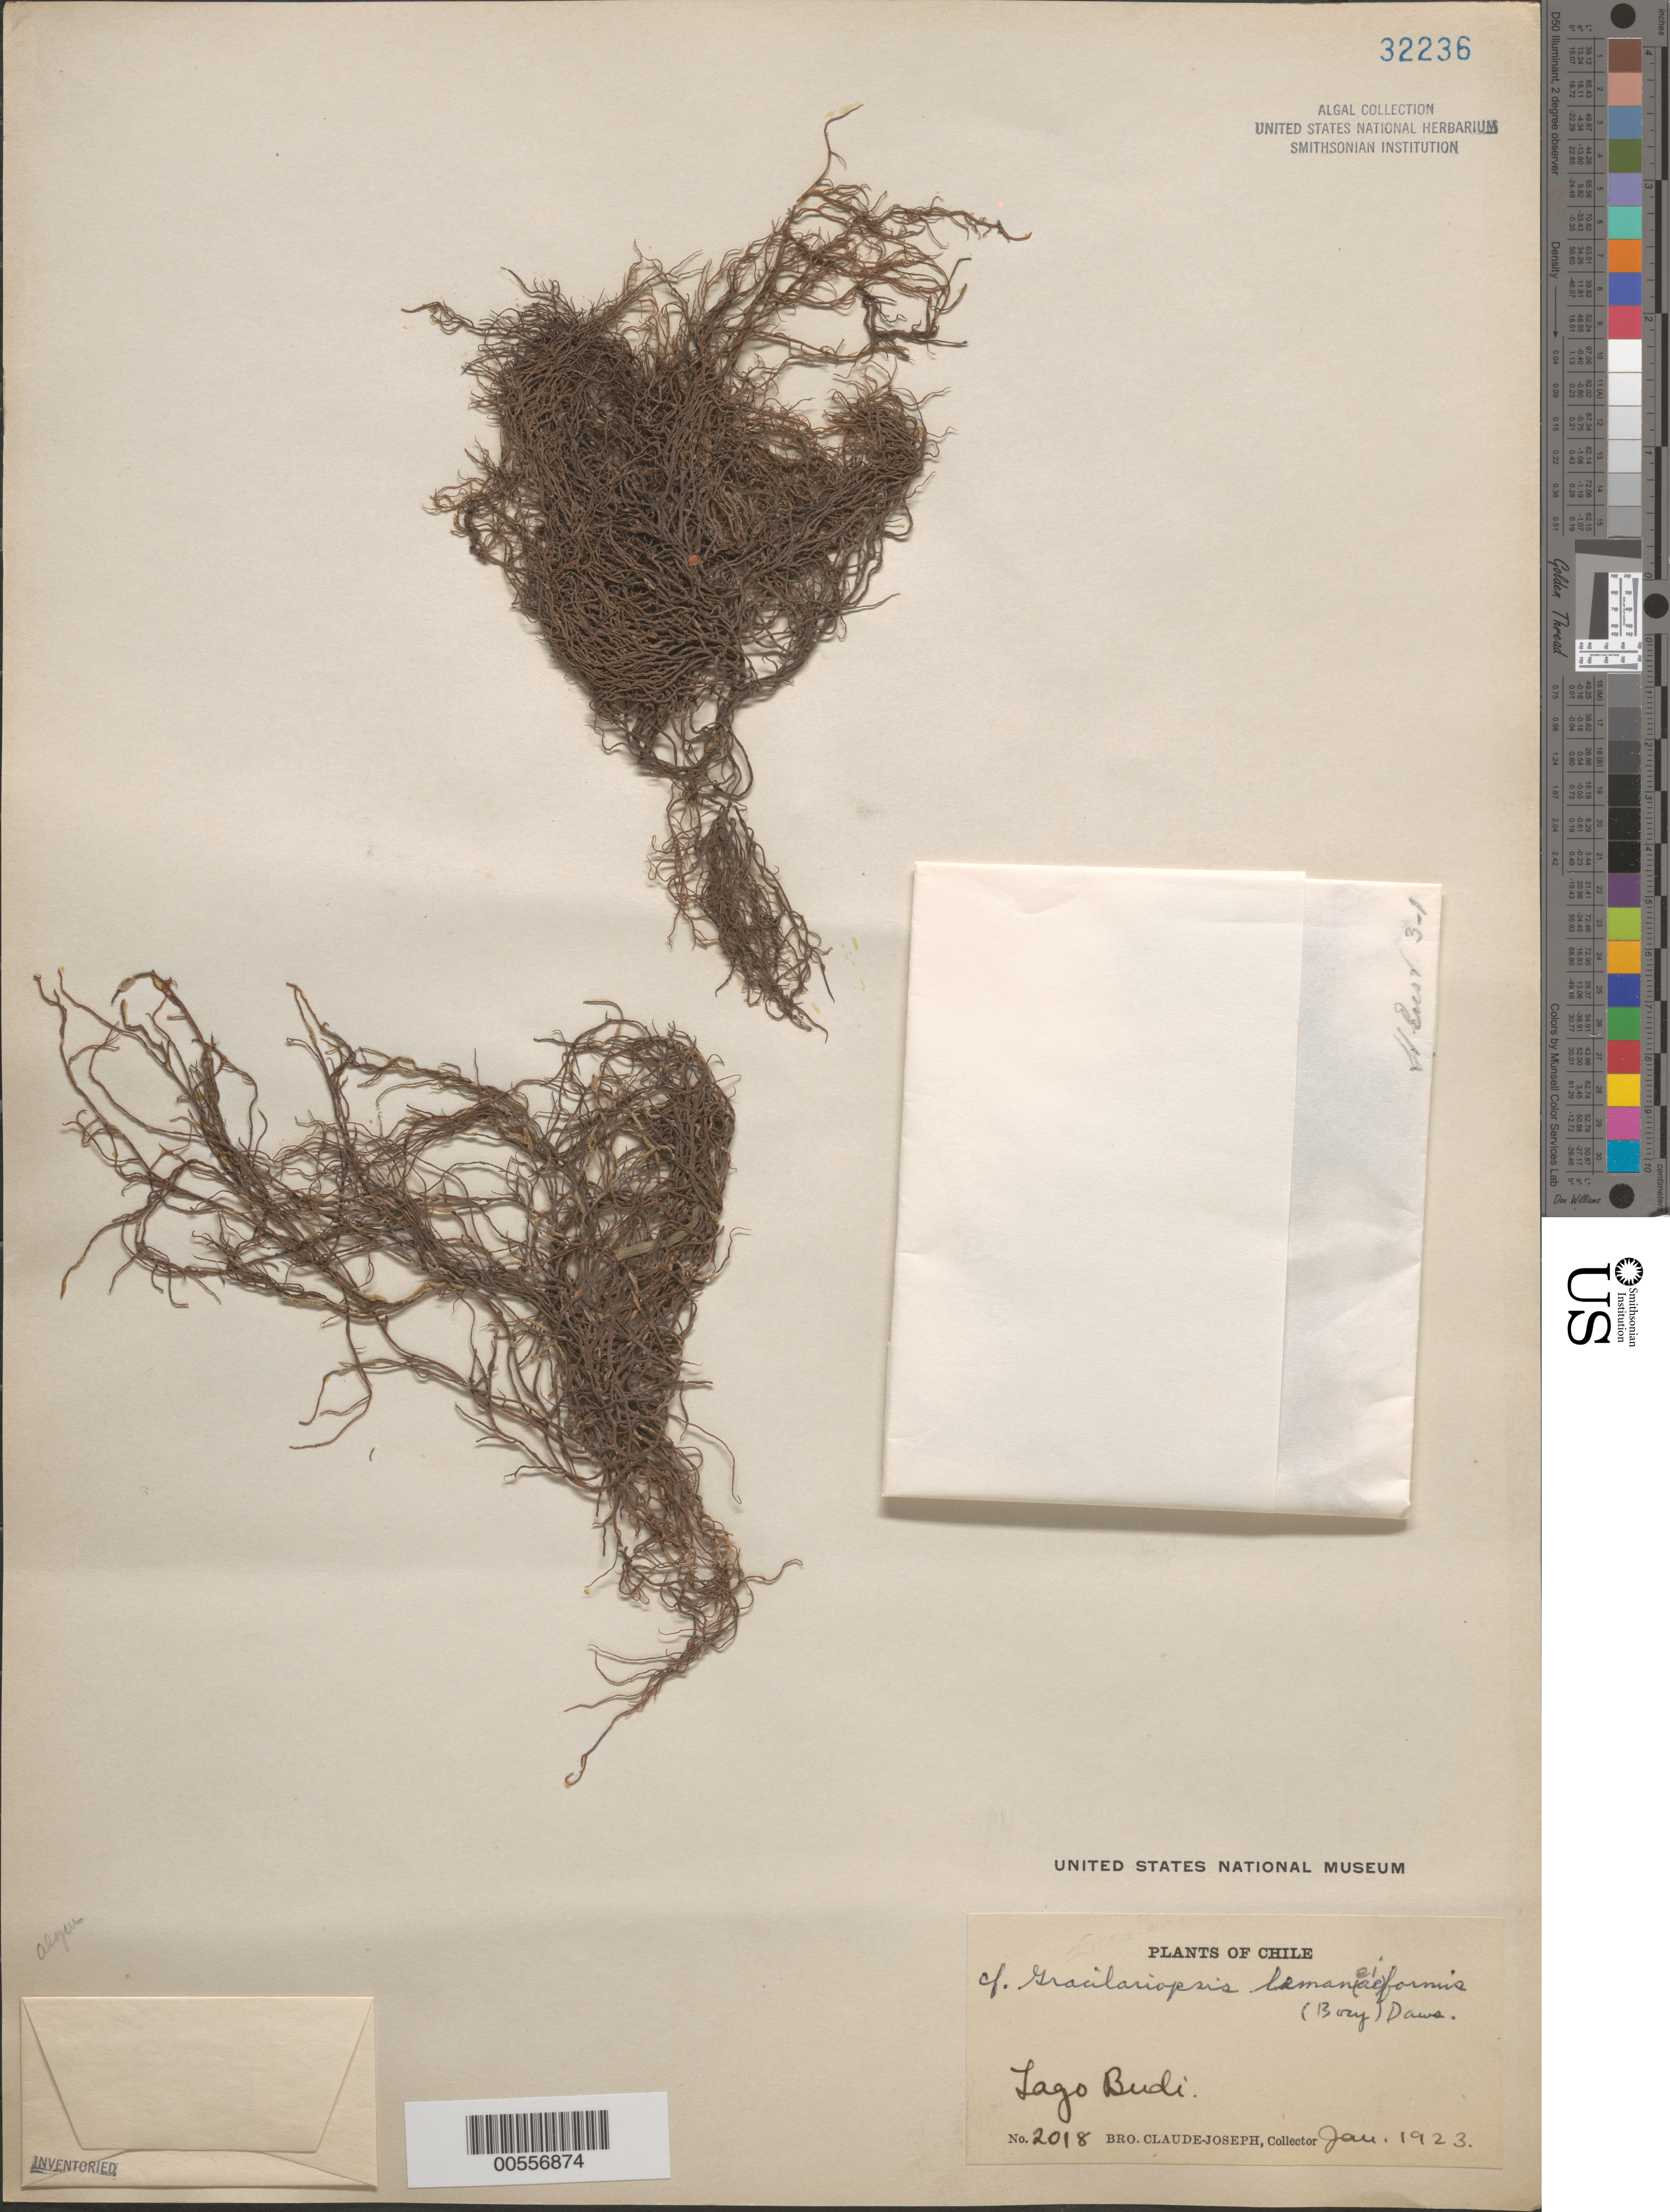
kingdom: Plantae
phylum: Rhodophyta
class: Florideophyceae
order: Gracilariales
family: Gracilariaceae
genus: Gracilariopsis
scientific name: Gracilariopsis lemaneiformis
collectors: Bro. Claude-Joseph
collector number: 2018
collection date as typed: Jan 1923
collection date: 1923-01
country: Chile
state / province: Araucanía (IX)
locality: Lago del Budi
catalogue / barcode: US 32236